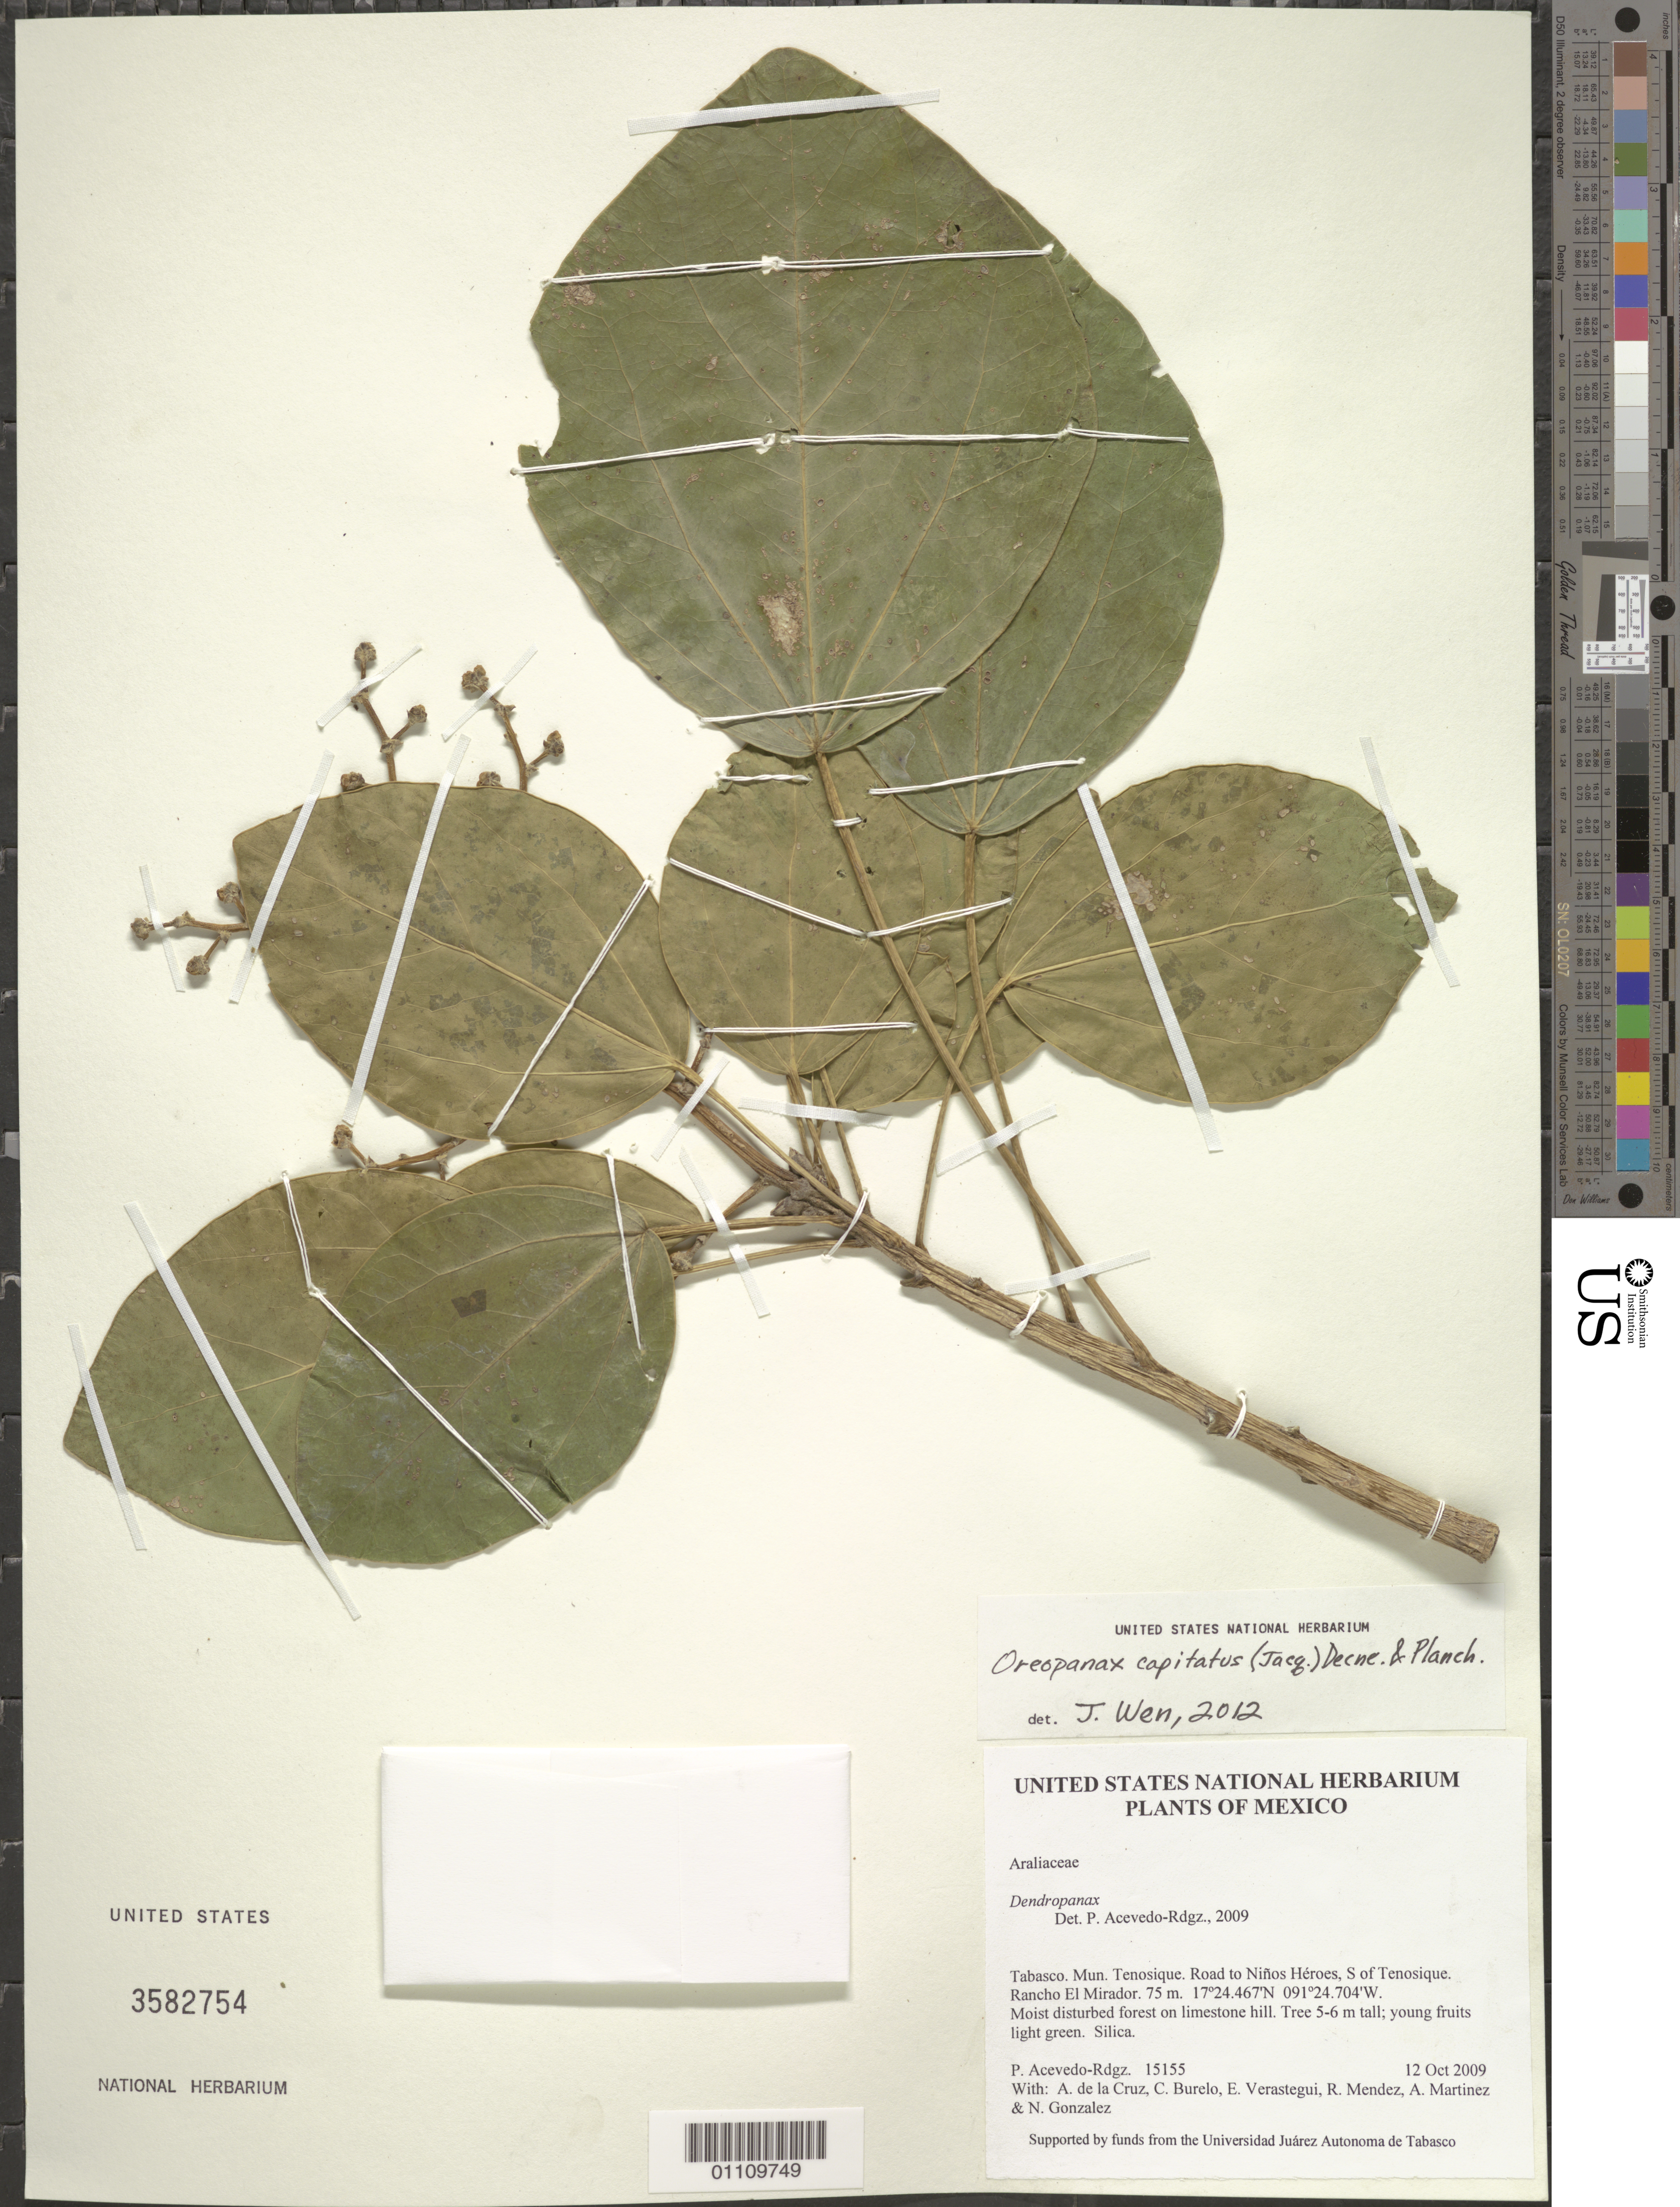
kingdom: Plantae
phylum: Tracheophyta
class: Magnoliopsida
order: Apiales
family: Araliaceae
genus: Oreopanax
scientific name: Oreopanax capitatus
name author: (Jacq.) Decne. & Planch.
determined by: Wen, Jun, (BOT), Smithsonian Institution - National Museum of Natural History (UNITED STATES)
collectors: P. Acevedo-Rodr., A. de la Cruz, C. Burelo, E. Verastegui, R. Mendez & A. Martinez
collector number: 15155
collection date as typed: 12 Oct 2009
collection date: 2009-10-12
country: Mexico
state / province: Tabasco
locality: Mun. Tenosique. Road to Niños Héroes, S of Tenosique. Rancho El Mirador.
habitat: Moist disturbed forest on limestone hill.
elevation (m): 75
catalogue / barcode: US 3582754